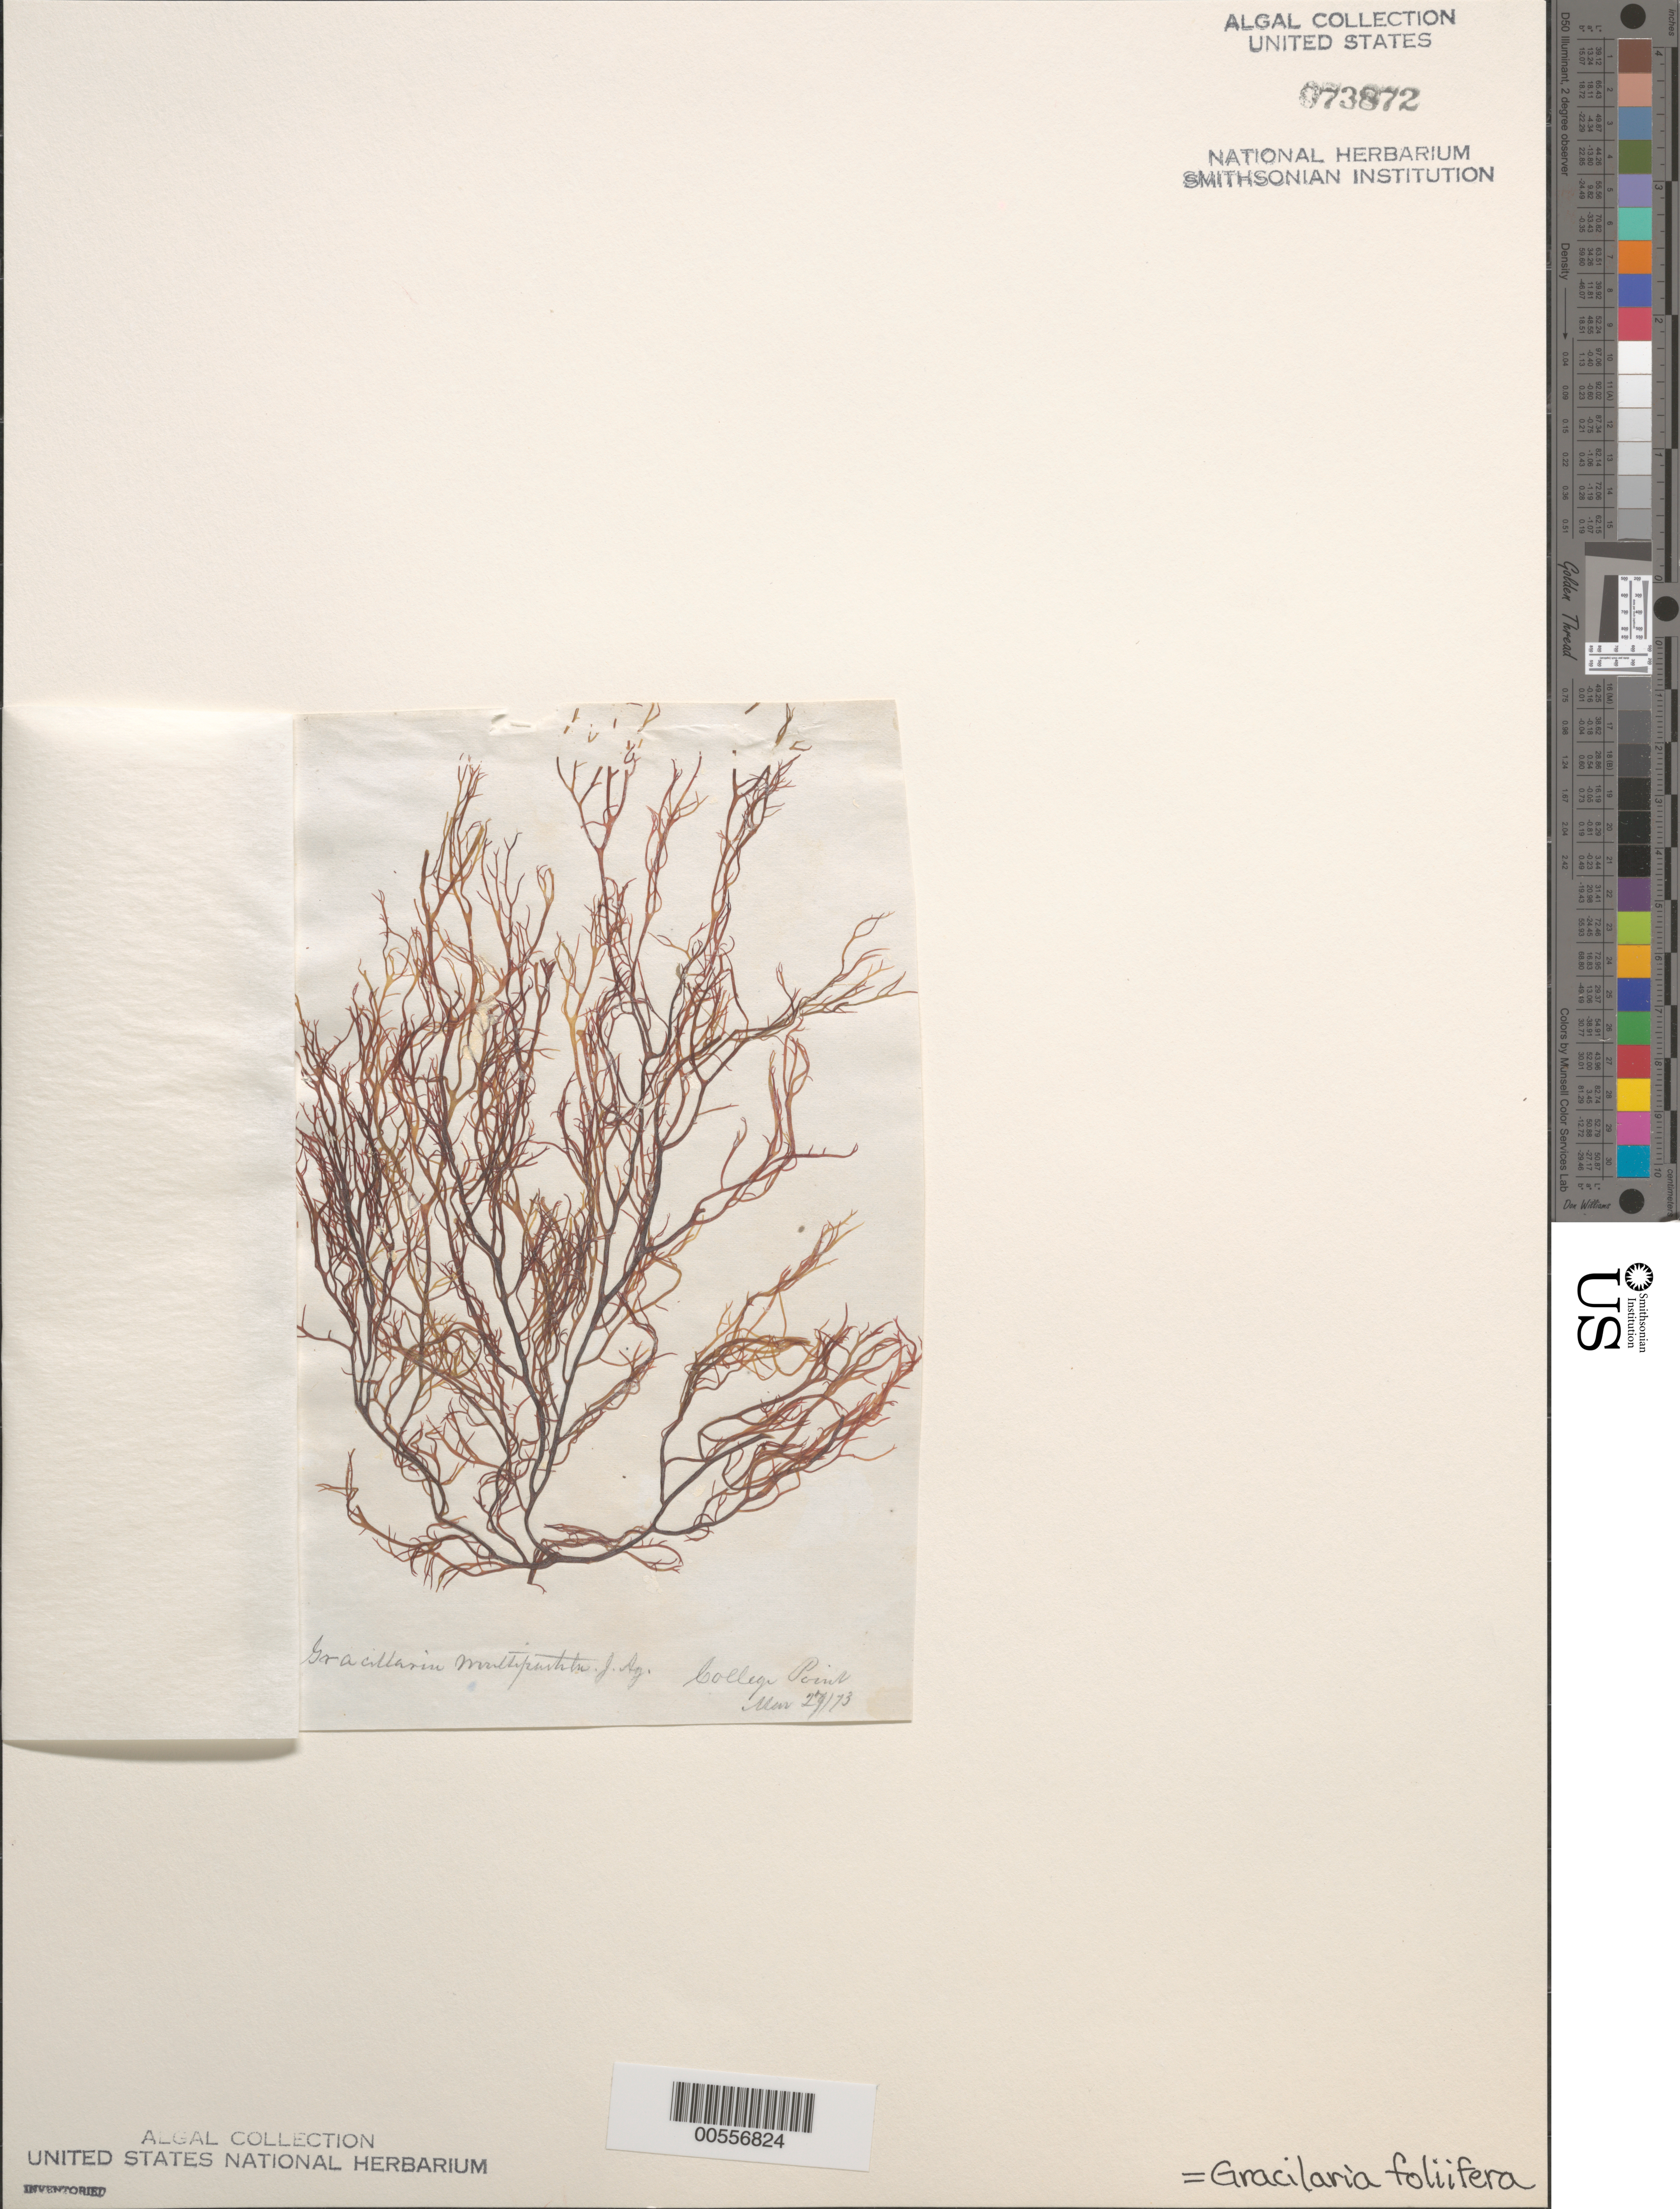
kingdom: Plantae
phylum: Rhodophyta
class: Florideophyceae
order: Gracilariales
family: Gracilariaceae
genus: Gracilaria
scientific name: Gracilaria foliifera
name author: (Forssk.) Børgesen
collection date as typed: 27 Mar 1873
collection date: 1873-03-27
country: United States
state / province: New York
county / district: Queens County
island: Long Island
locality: College Point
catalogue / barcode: US 73872